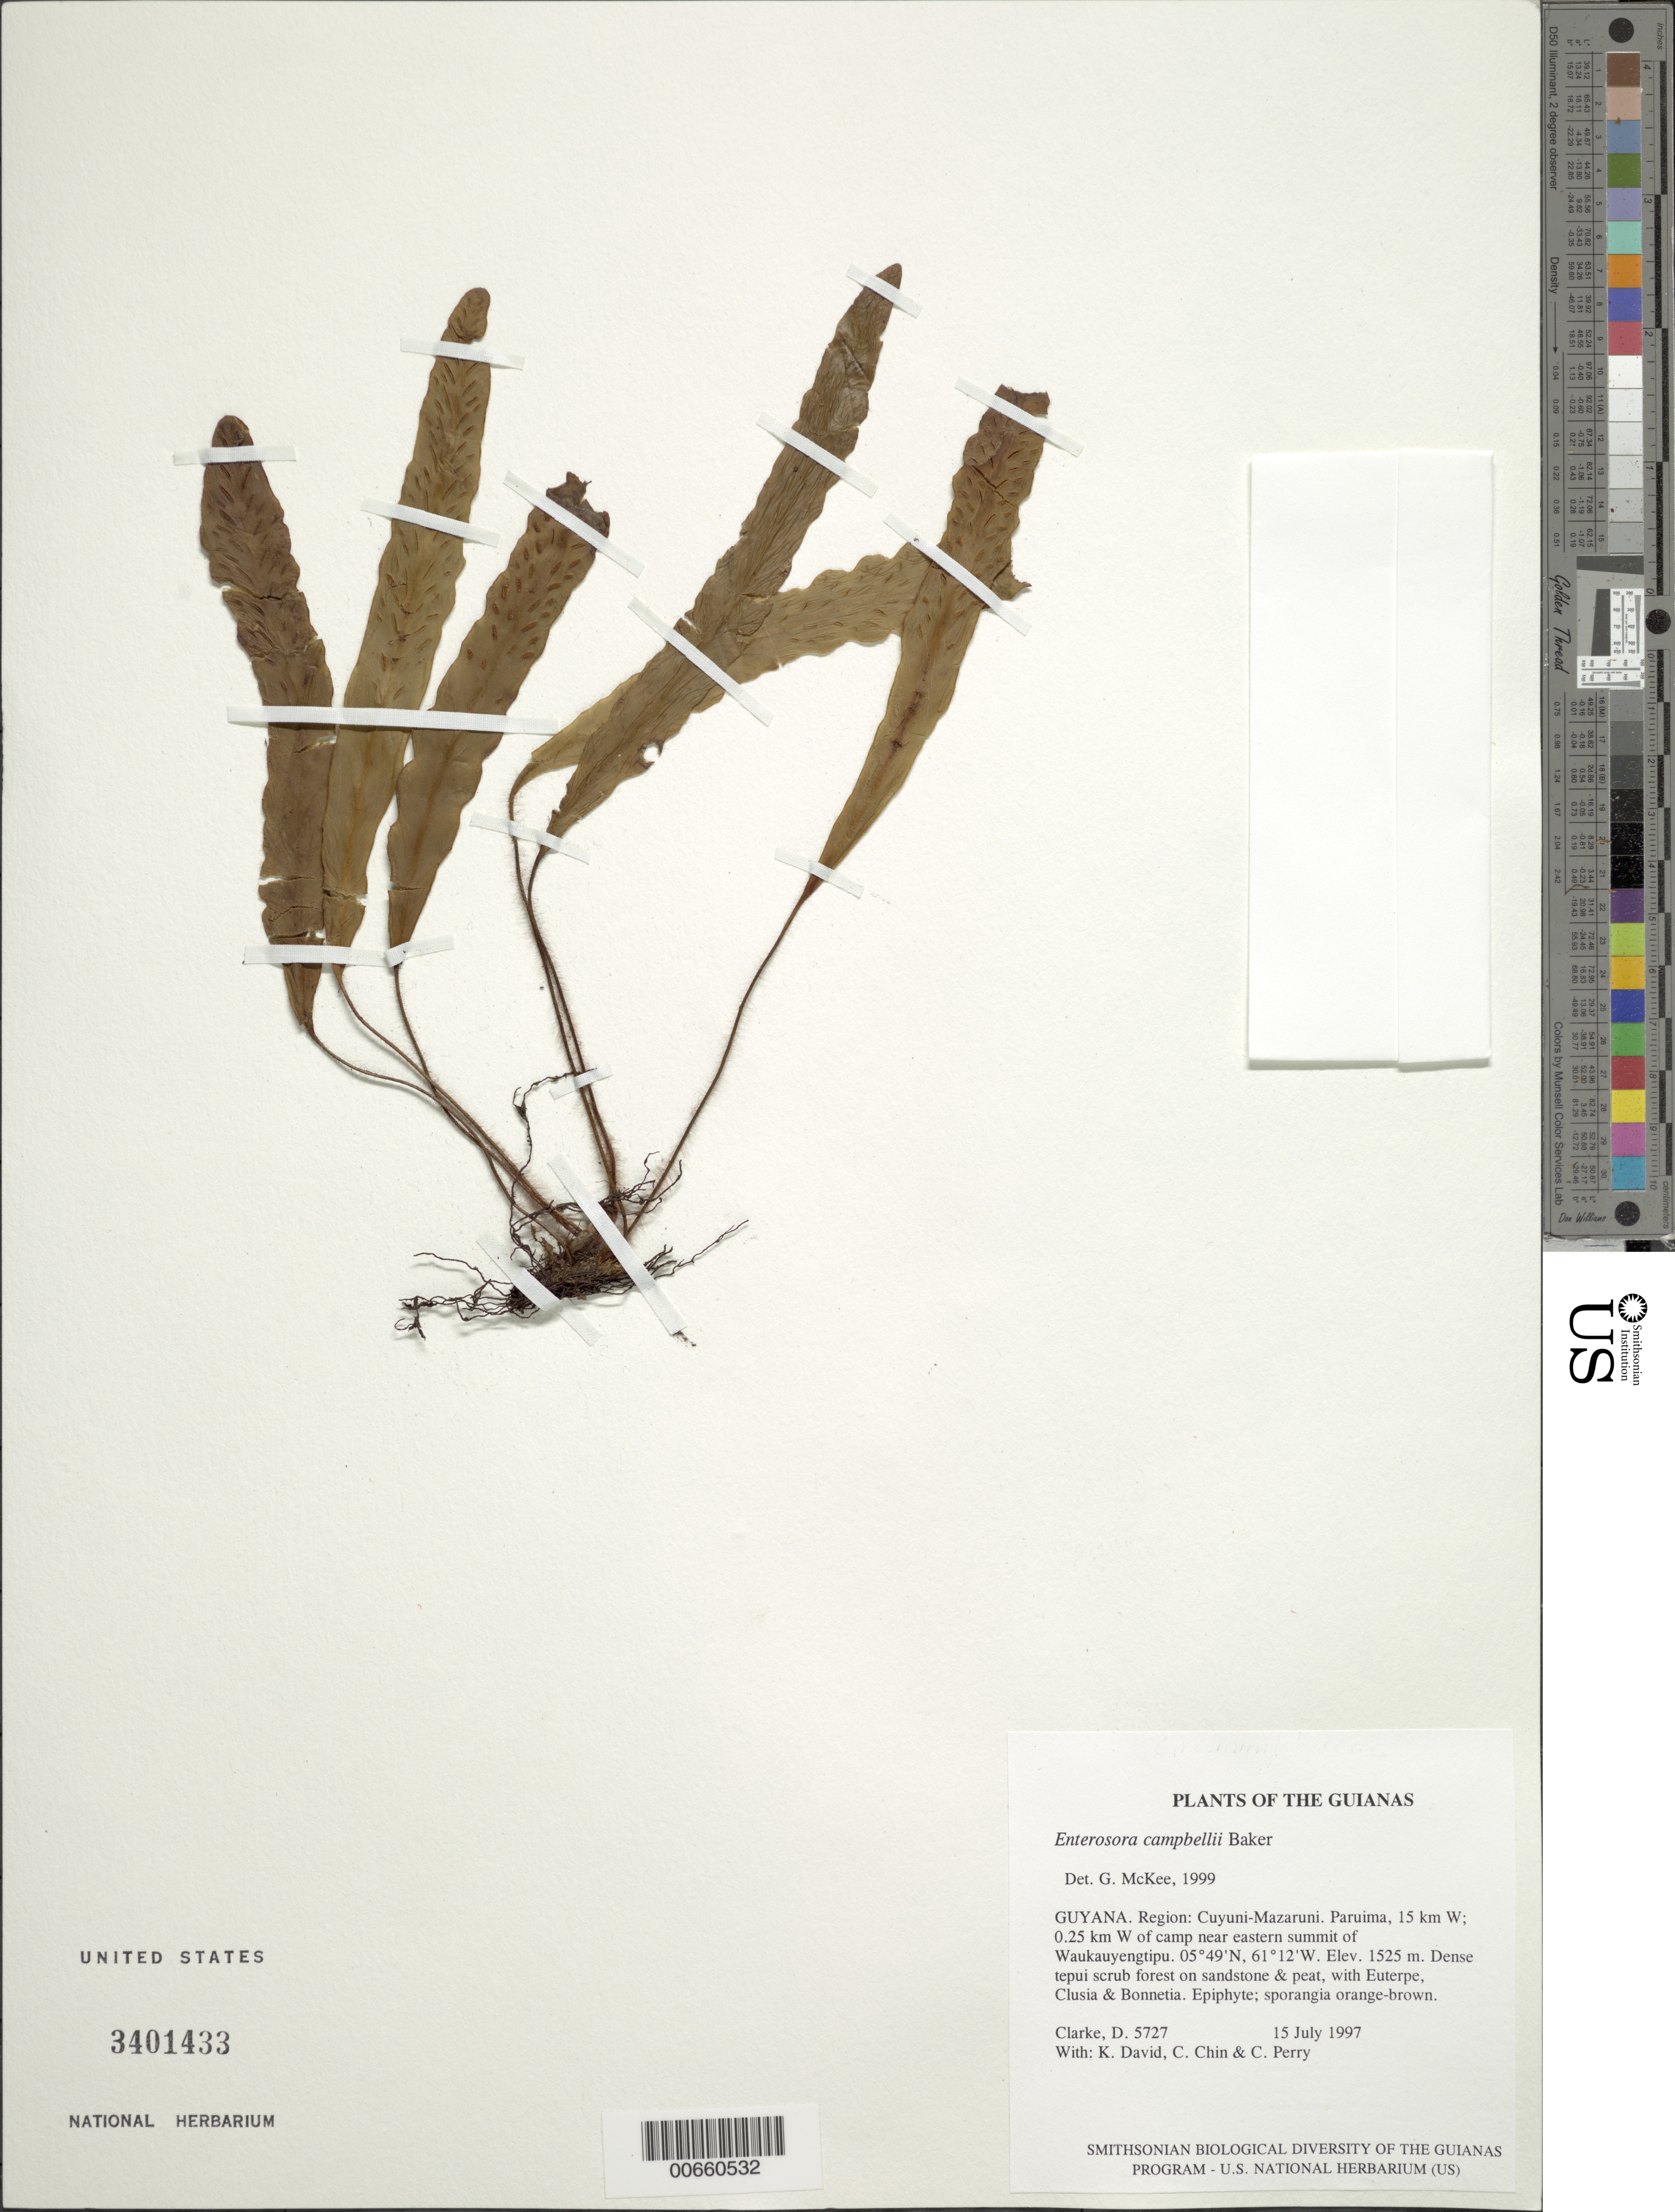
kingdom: Plantae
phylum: Tracheophyta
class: Polypodiopsida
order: Polypodiales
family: Polypodiaceae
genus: Enterosora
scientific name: Enterosora campbellii subsp. campbellii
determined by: Kelloff, C. L.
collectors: H. D. Clarke, K. David, C. Chin & C. Perry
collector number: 5727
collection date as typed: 15 July 1997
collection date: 1997-07-15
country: Guyana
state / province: Cuyuni-Mazaruni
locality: Paruima, 15 km W; 0.25 km W of camp near eastern summit of Waukauyengtipu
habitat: Dense tepui scrub forest on sandstone & peat, with Euterpe, Clusia & Bonnetia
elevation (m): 1525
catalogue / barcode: US 3401433